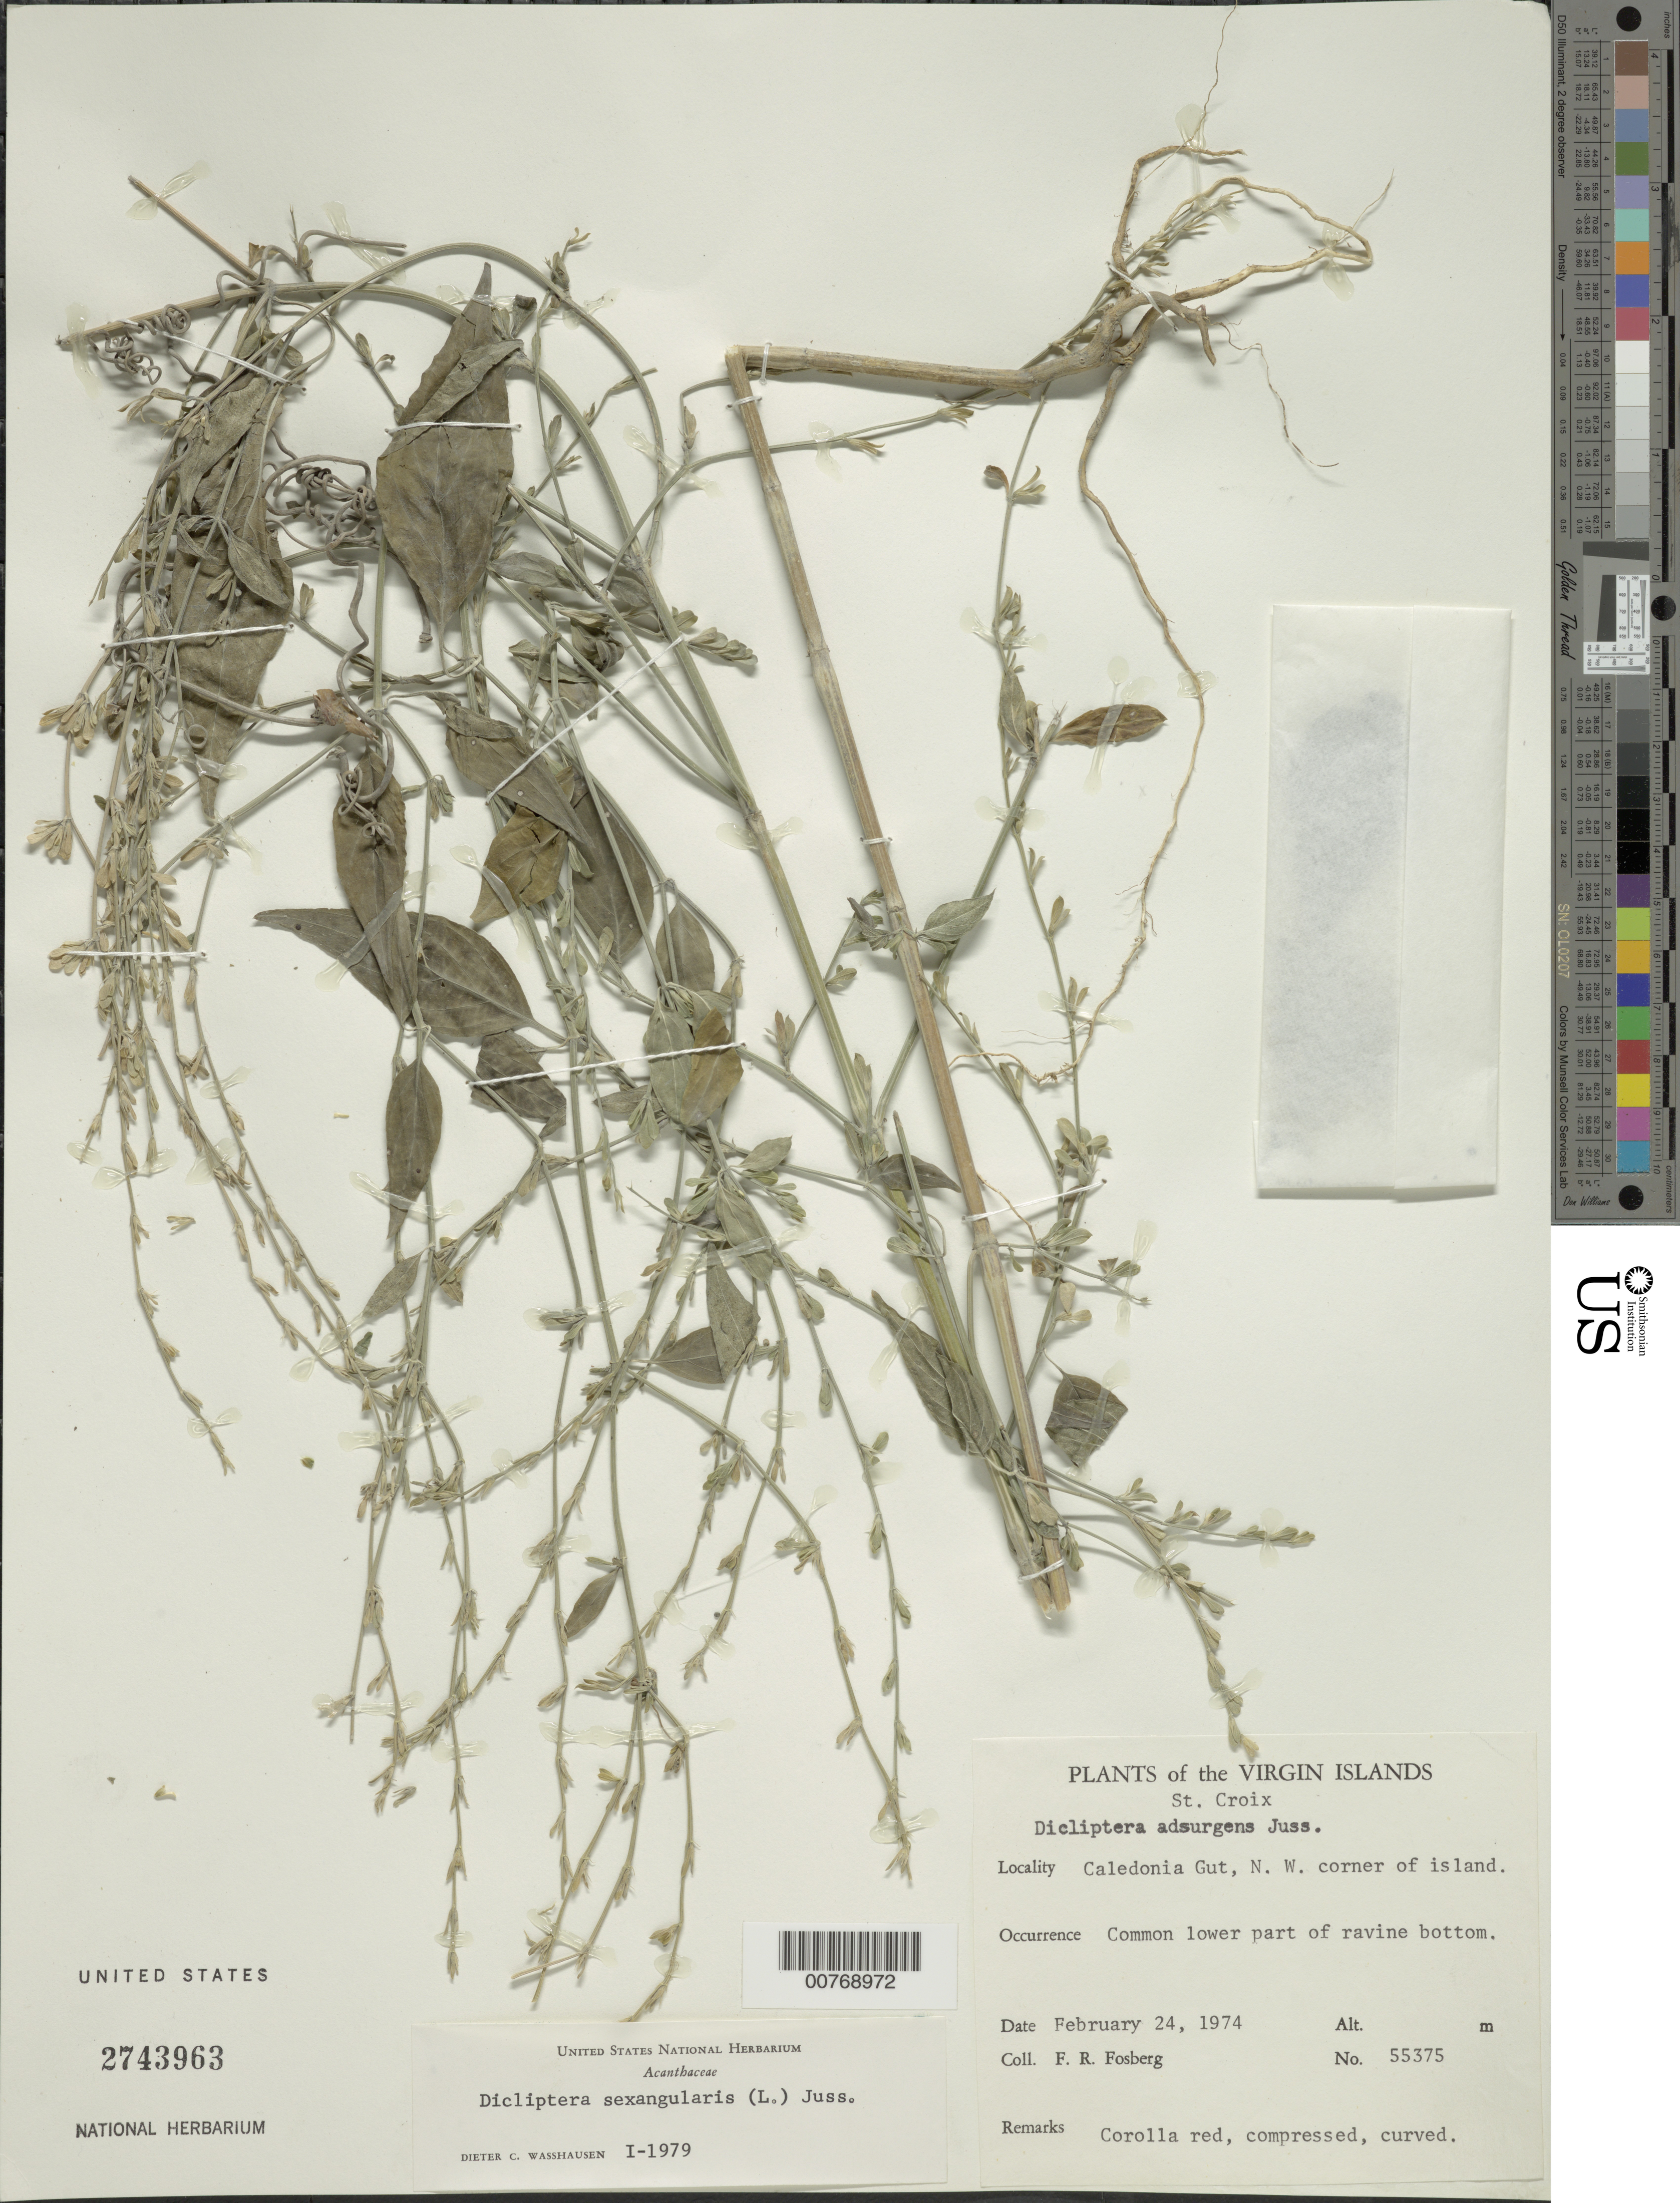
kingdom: Plantae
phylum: Tracheophyta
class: Magnoliopsida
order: Lamiales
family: Acanthaceae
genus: Dicliptera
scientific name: Dicliptera sexangularis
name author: (L.) Juss.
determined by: Wasshausen, Dieter C., (BOT), Smithsonian Institution - National Museum of Natural History (UNITED STATES)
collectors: F. R. Fosberg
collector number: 55375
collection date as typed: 24 Feb 1974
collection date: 1974-02-24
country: U.S. Virgin Islands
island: St. Croix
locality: Caledonia Gut, NW corner of island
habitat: Common in lower part of ravine bottom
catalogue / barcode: US 2743963